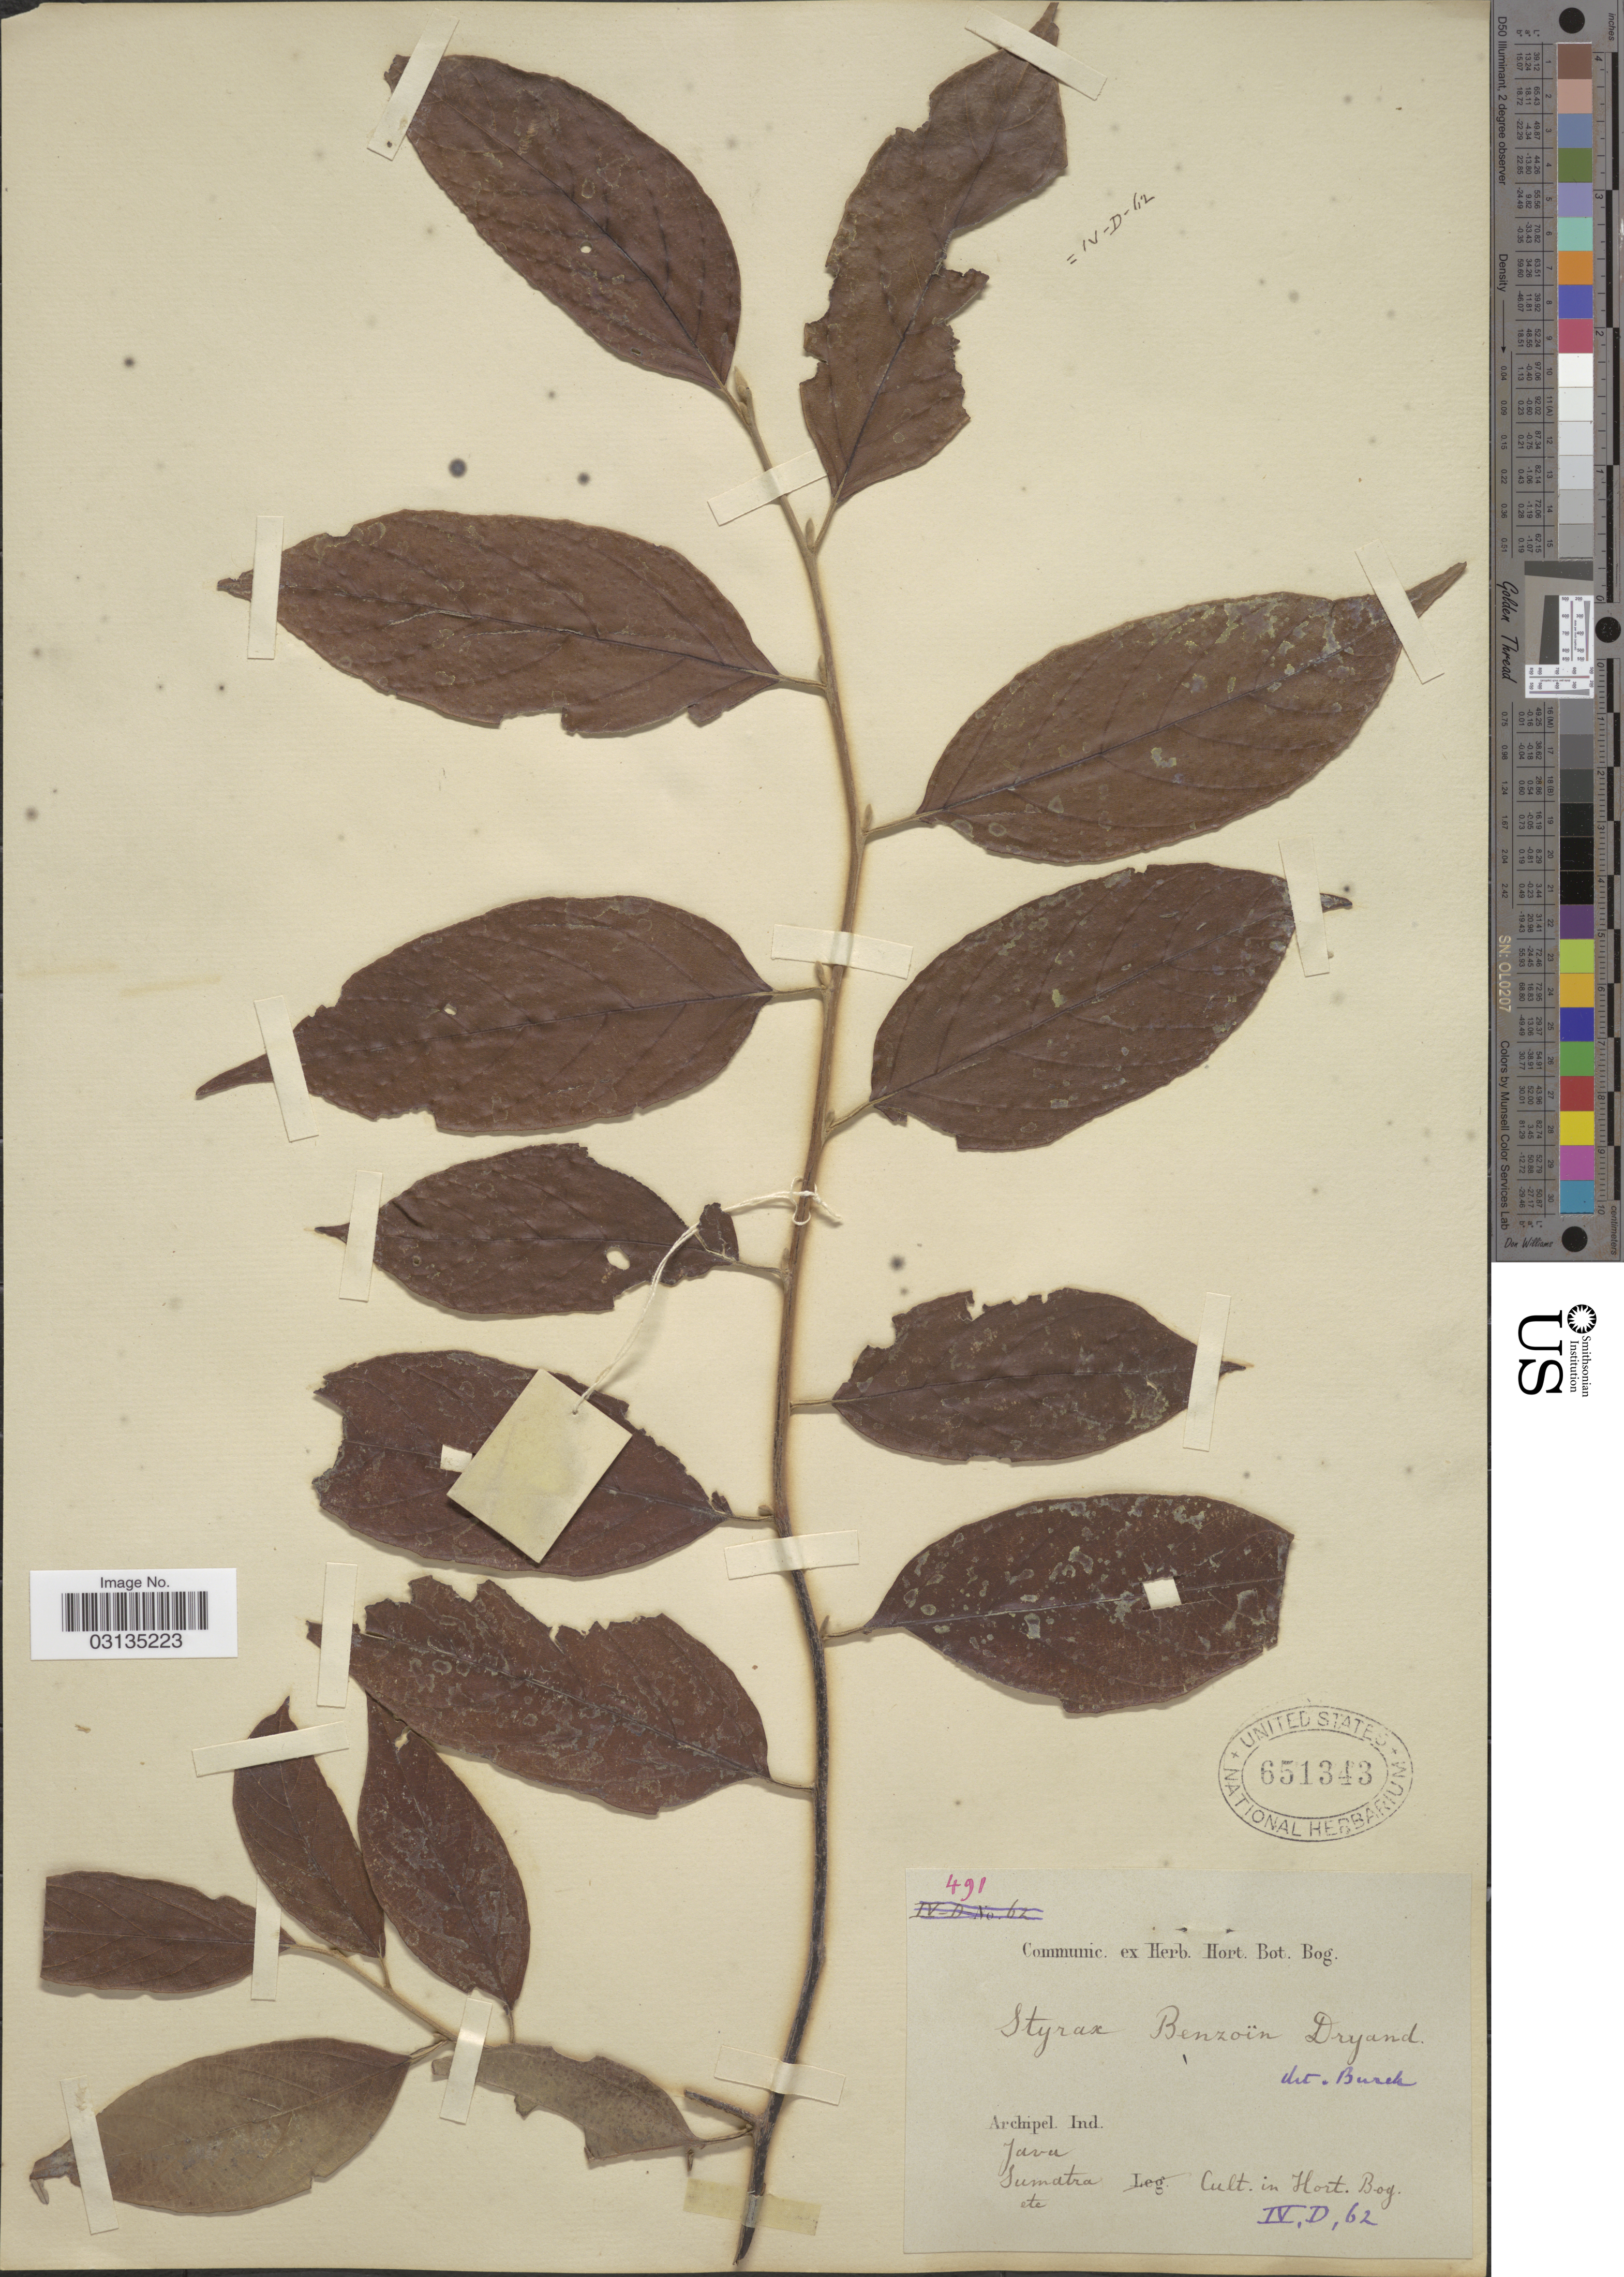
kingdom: Plantae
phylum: Tracheophyta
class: Magnoliopsida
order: Ericales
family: Styracaceae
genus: Styrax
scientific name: Styrax benzoin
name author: Dryand.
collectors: ex herb. Hort. Bot. Bog.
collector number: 491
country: Indonesia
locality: Archipel Ind., Java, Sumatra. Cult in Hort.Bog. IV,D,62.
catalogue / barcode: US 651343